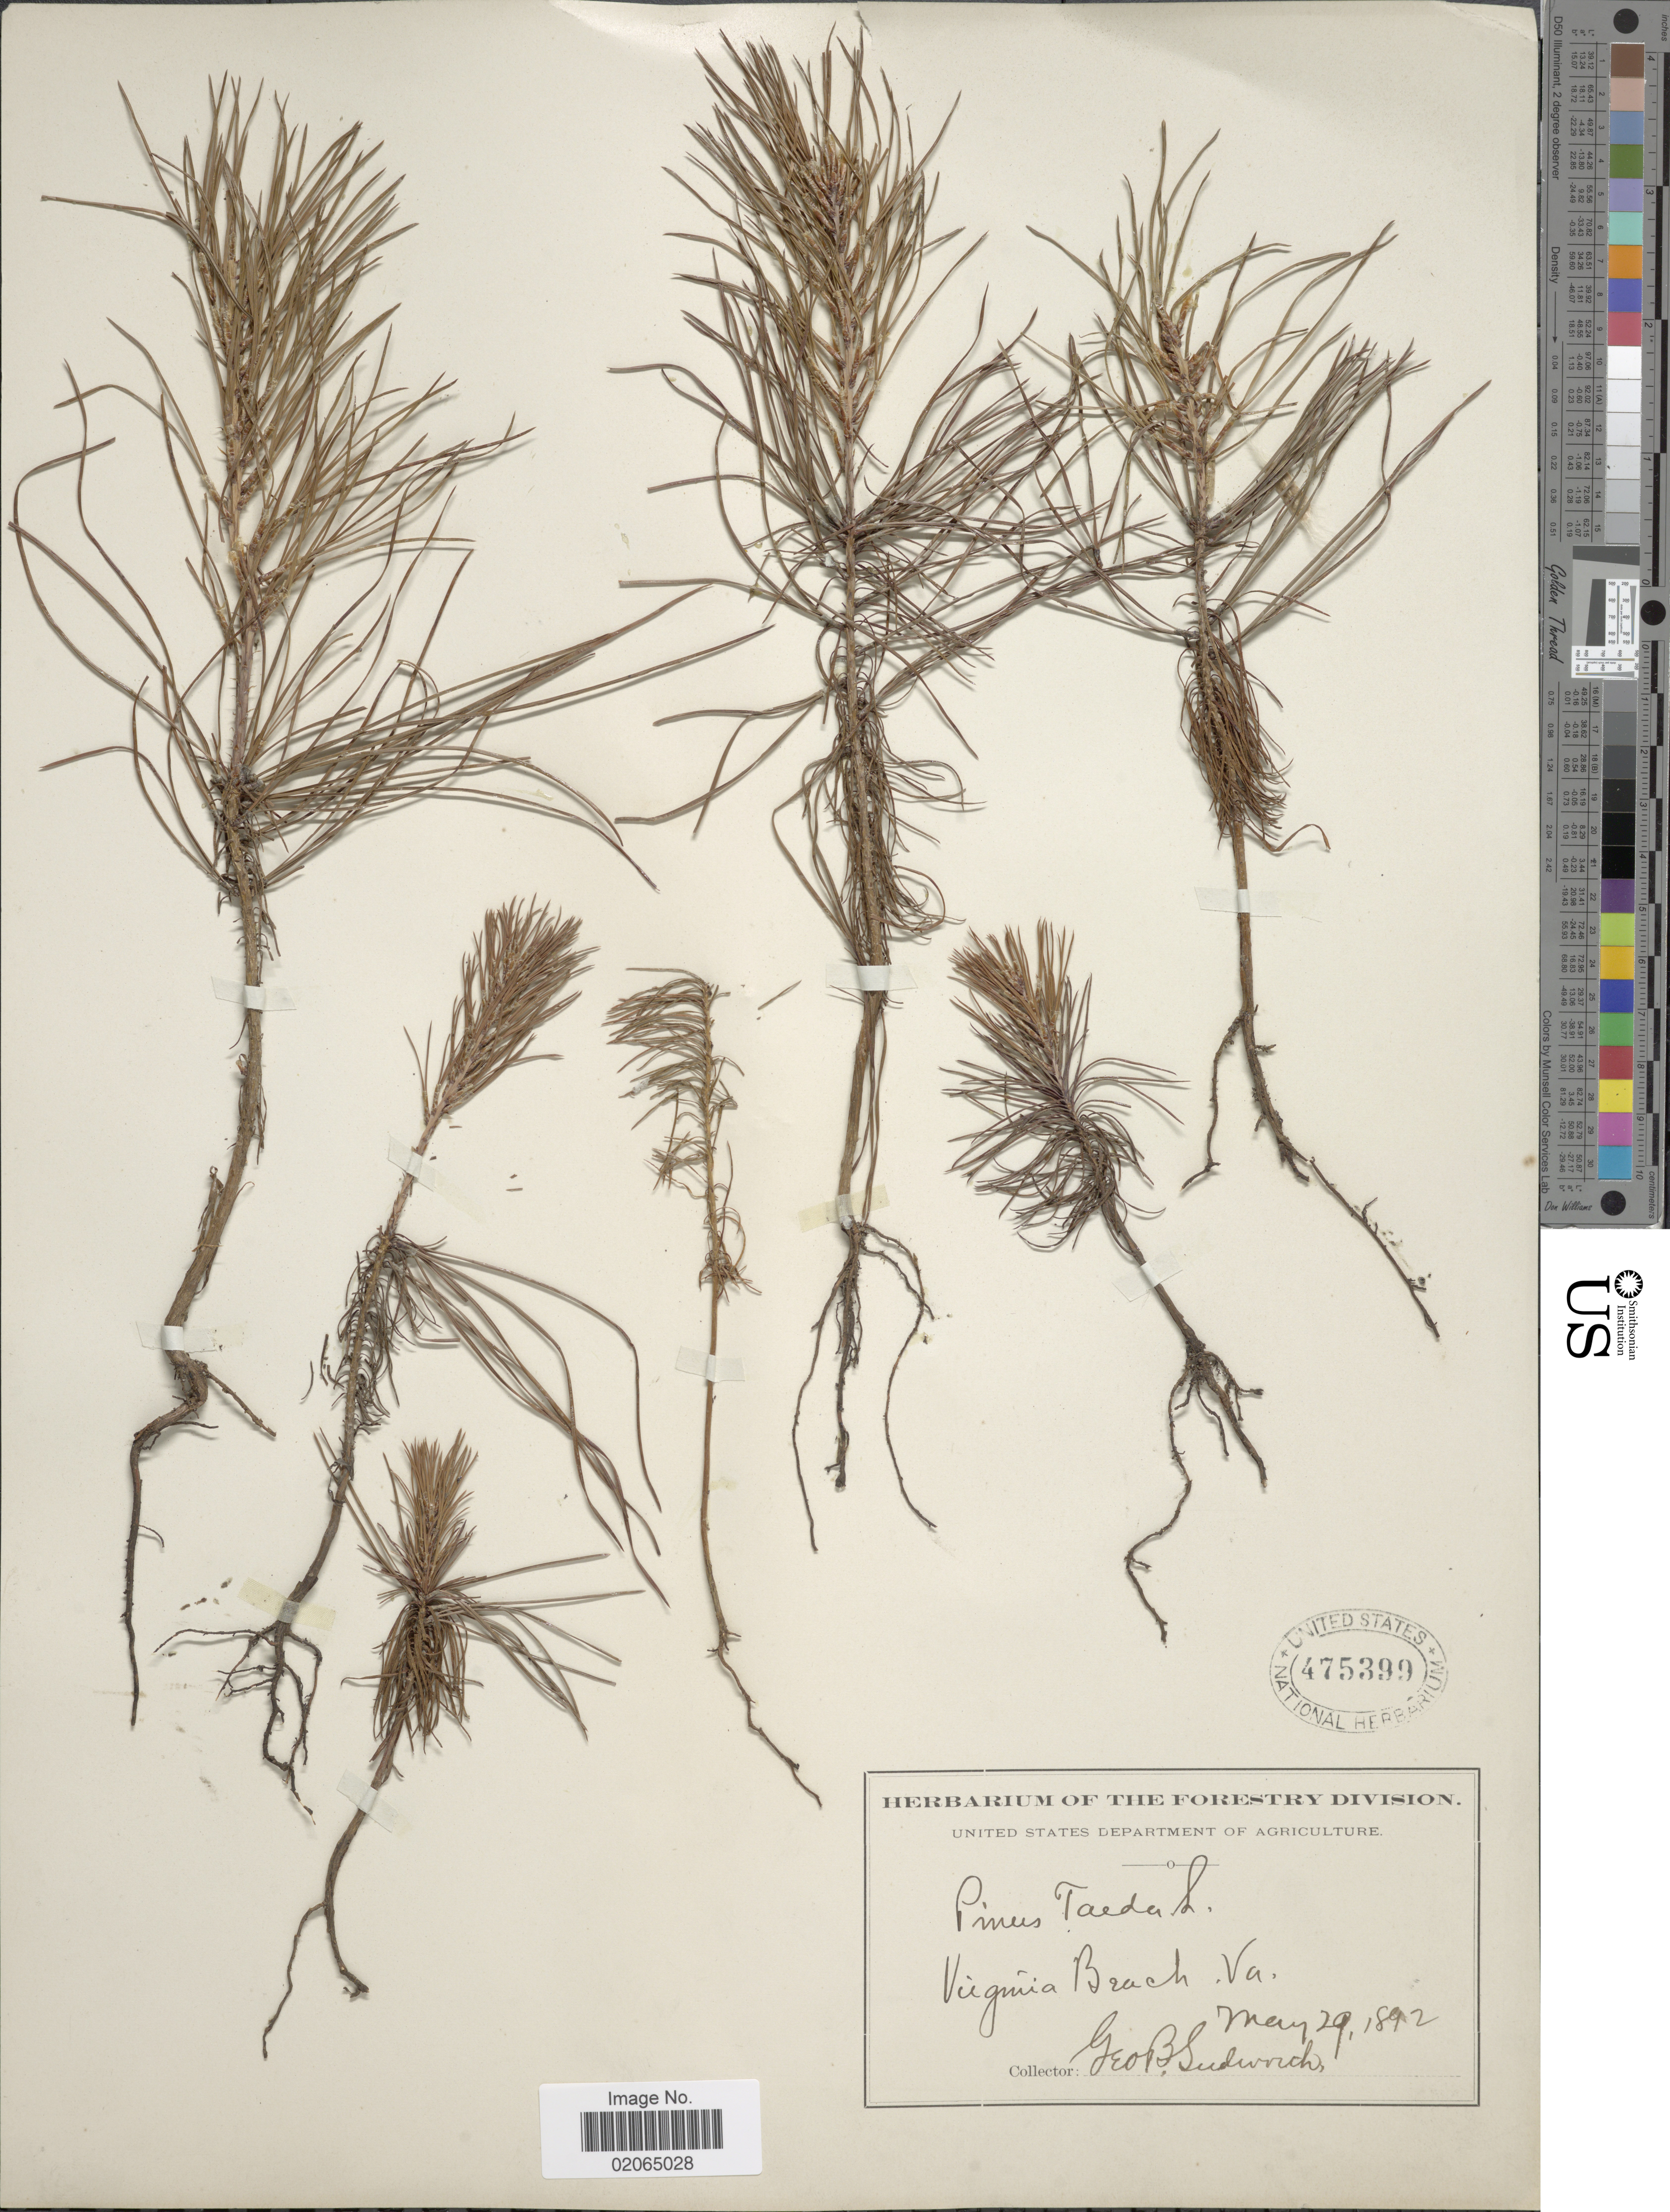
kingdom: Plantae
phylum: Tracheophyta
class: Pinopsida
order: Pinales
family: Pinaceae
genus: Pinus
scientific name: Pinus taeda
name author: L.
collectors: G. B. Sudworth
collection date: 1892-05-29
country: United States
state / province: Virginia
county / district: City of Virginia Beach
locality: Virginia Beach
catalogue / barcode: US 475399